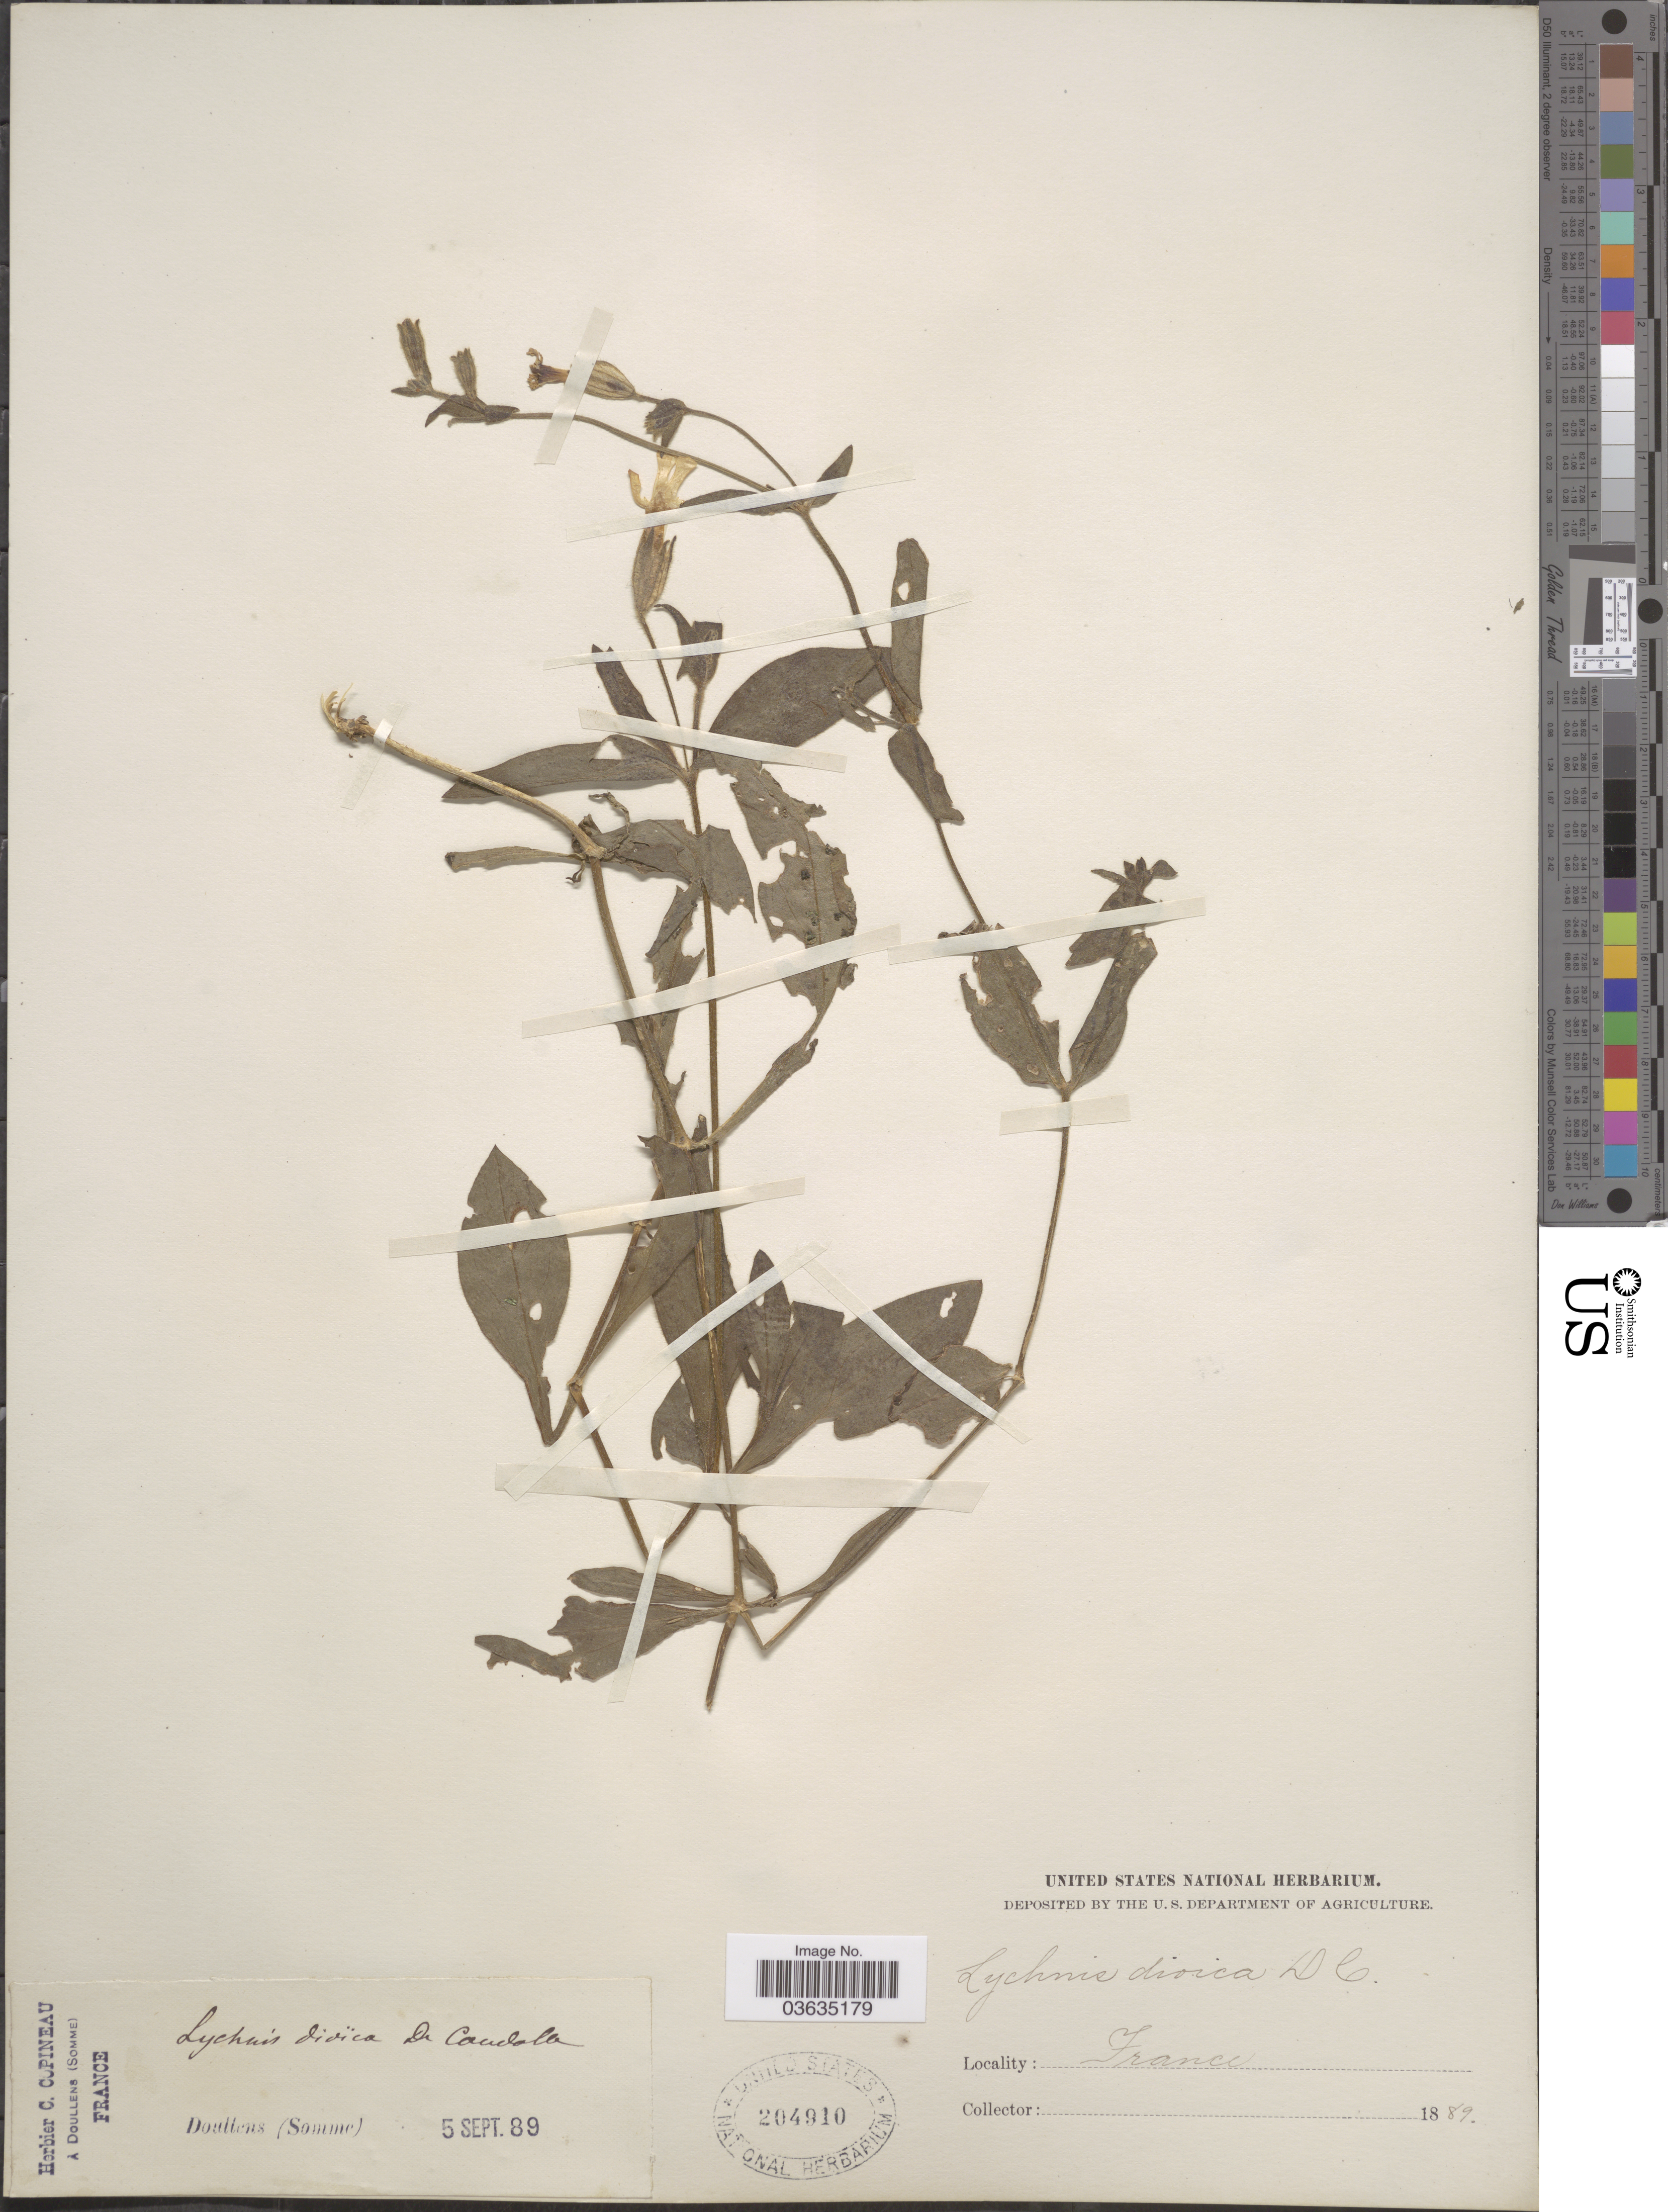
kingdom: Plantae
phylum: Tracheophyta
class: Magnoliopsida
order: Caryophyllales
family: Caryophyllaceae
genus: Silene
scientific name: Silene dioica subsp. dioica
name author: (L.) Clairv.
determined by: Strong, Mark T., (BOT), Smithsonian Institution - National Museum of Natural History (UNITED STATES)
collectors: ex herb. C. Copineau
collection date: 1889-09-05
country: France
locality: Doullens (Somme).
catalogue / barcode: US 204910